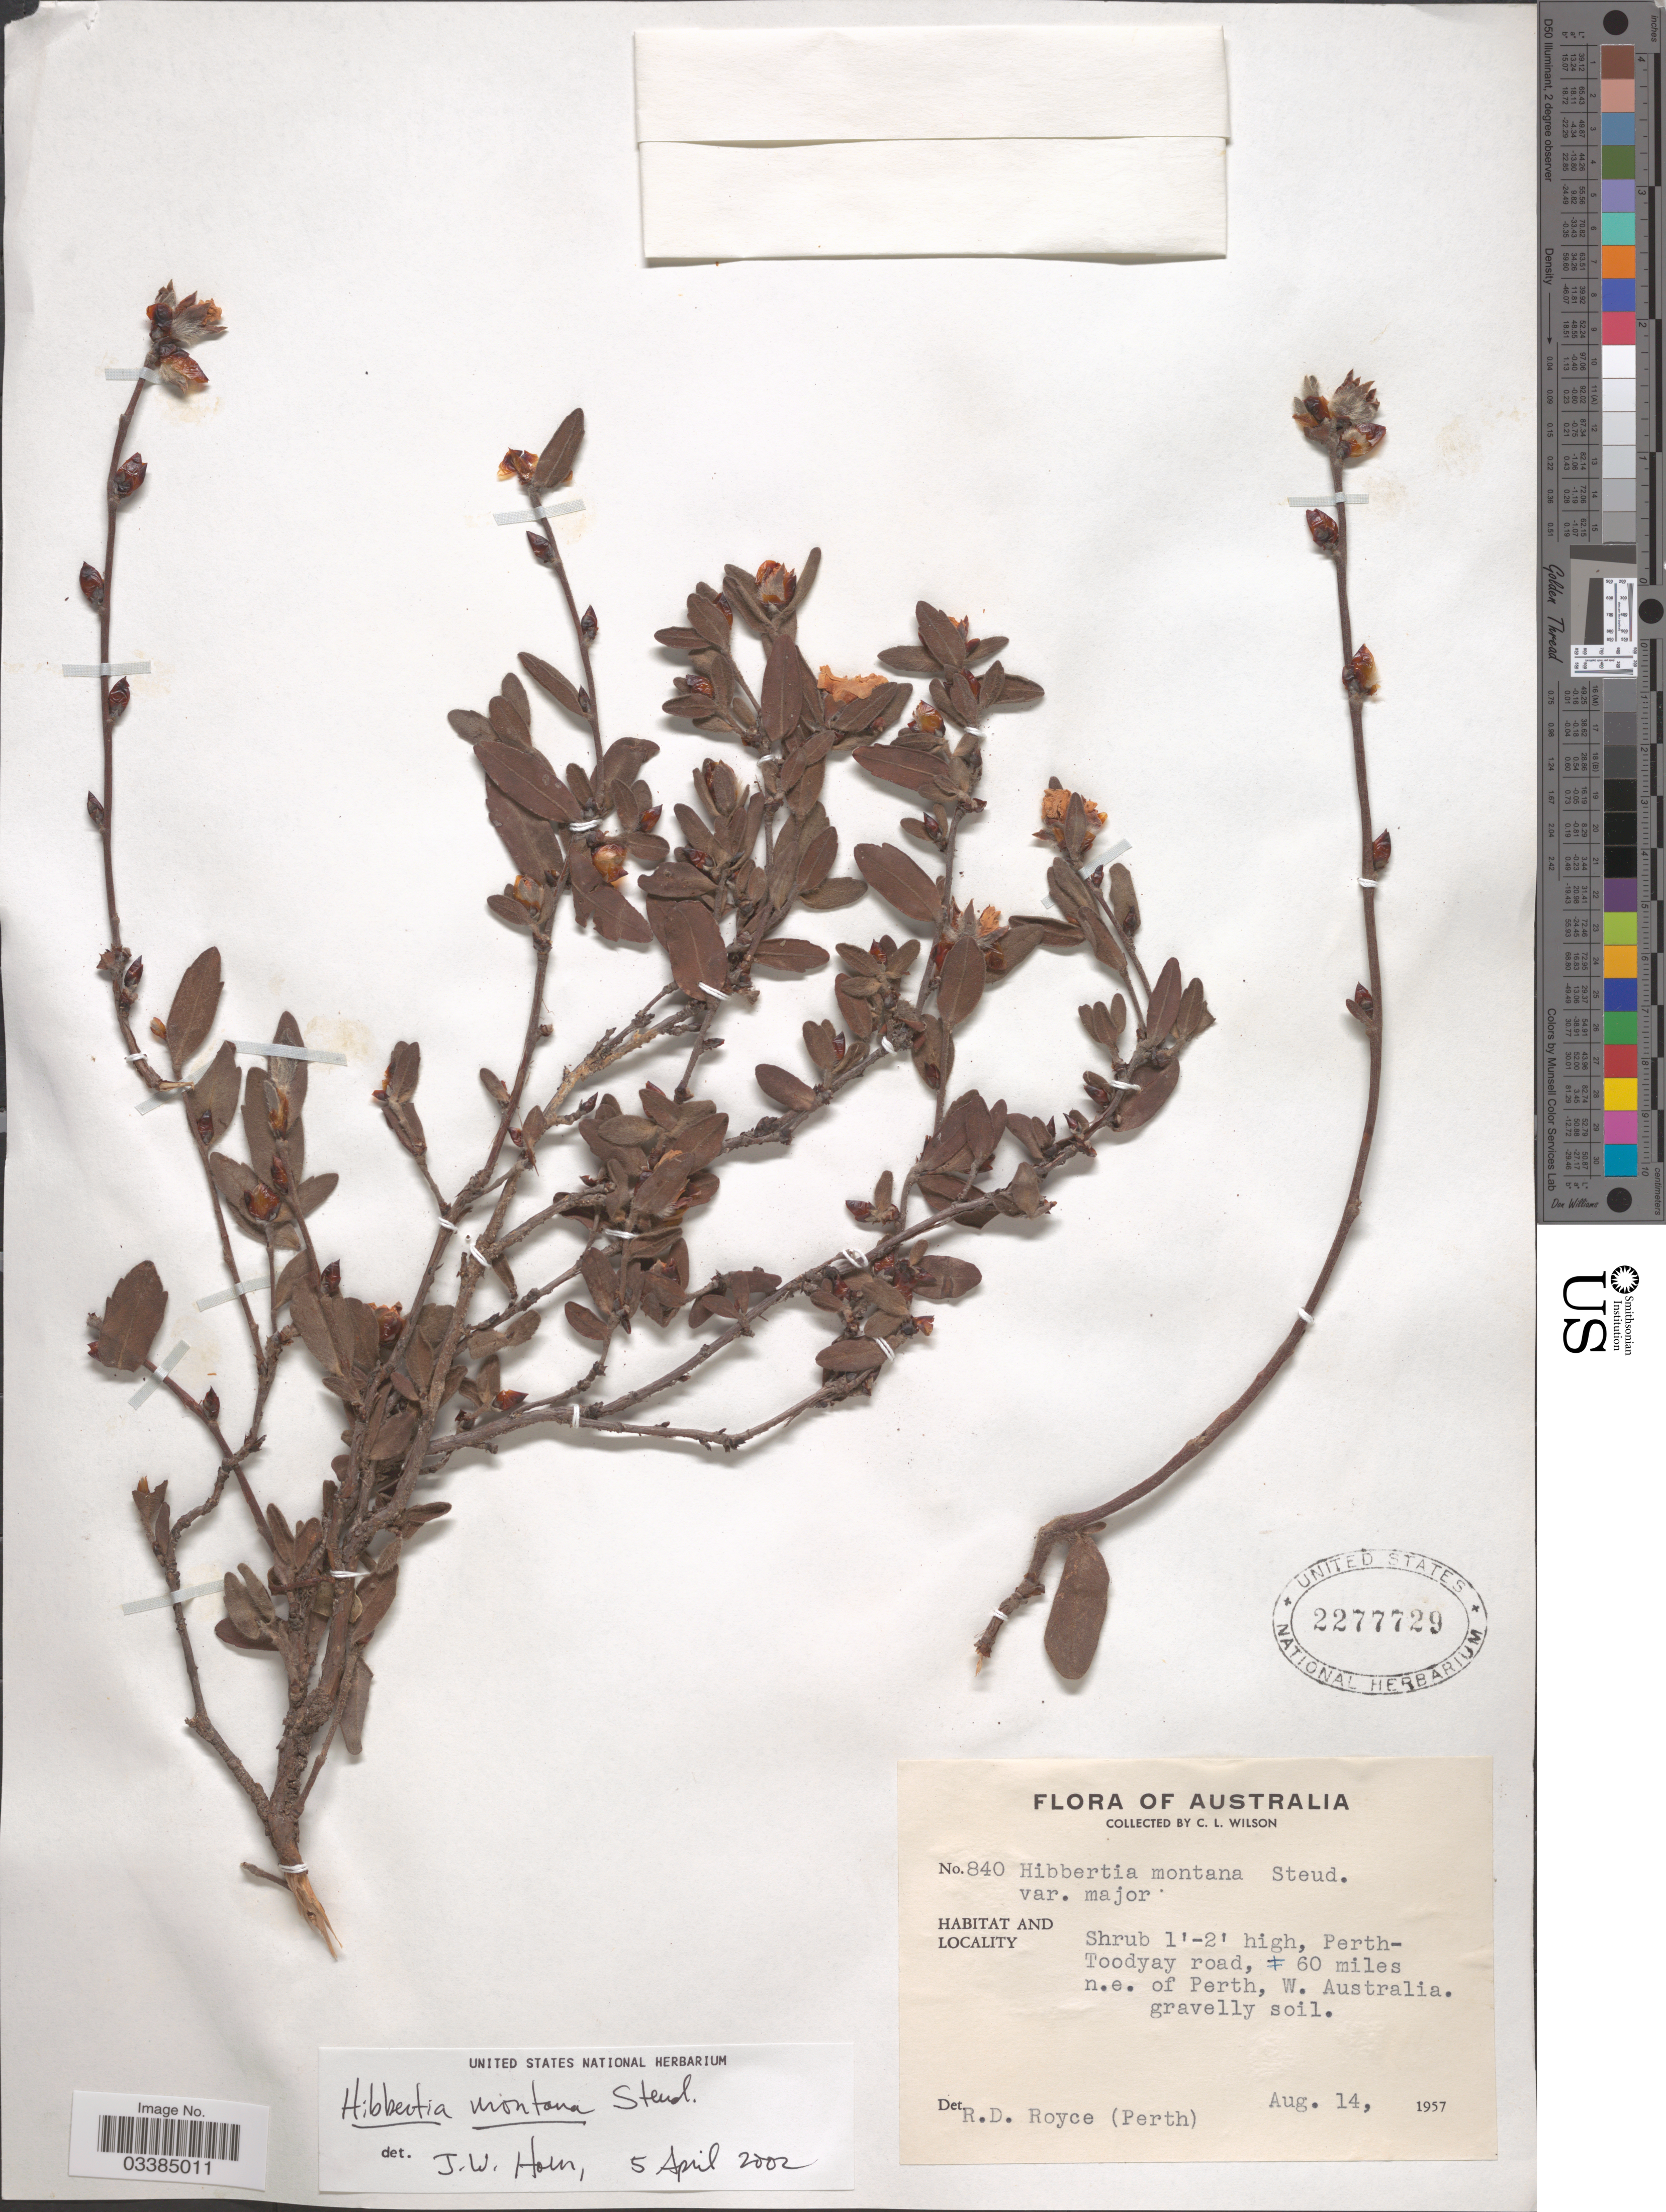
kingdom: Plantae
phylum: Tracheophyta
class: Magnoliopsida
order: Dilleniales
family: Dilleniaceae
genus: Hibbertia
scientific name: Hibbertia montana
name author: Steud.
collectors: C. L. Wilson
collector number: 840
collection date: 1957-08-14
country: Australia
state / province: Western Australia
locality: Perth-Toodyay road, ± 60 miles n.e. of Perth, W. Australia.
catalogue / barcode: US 2277729